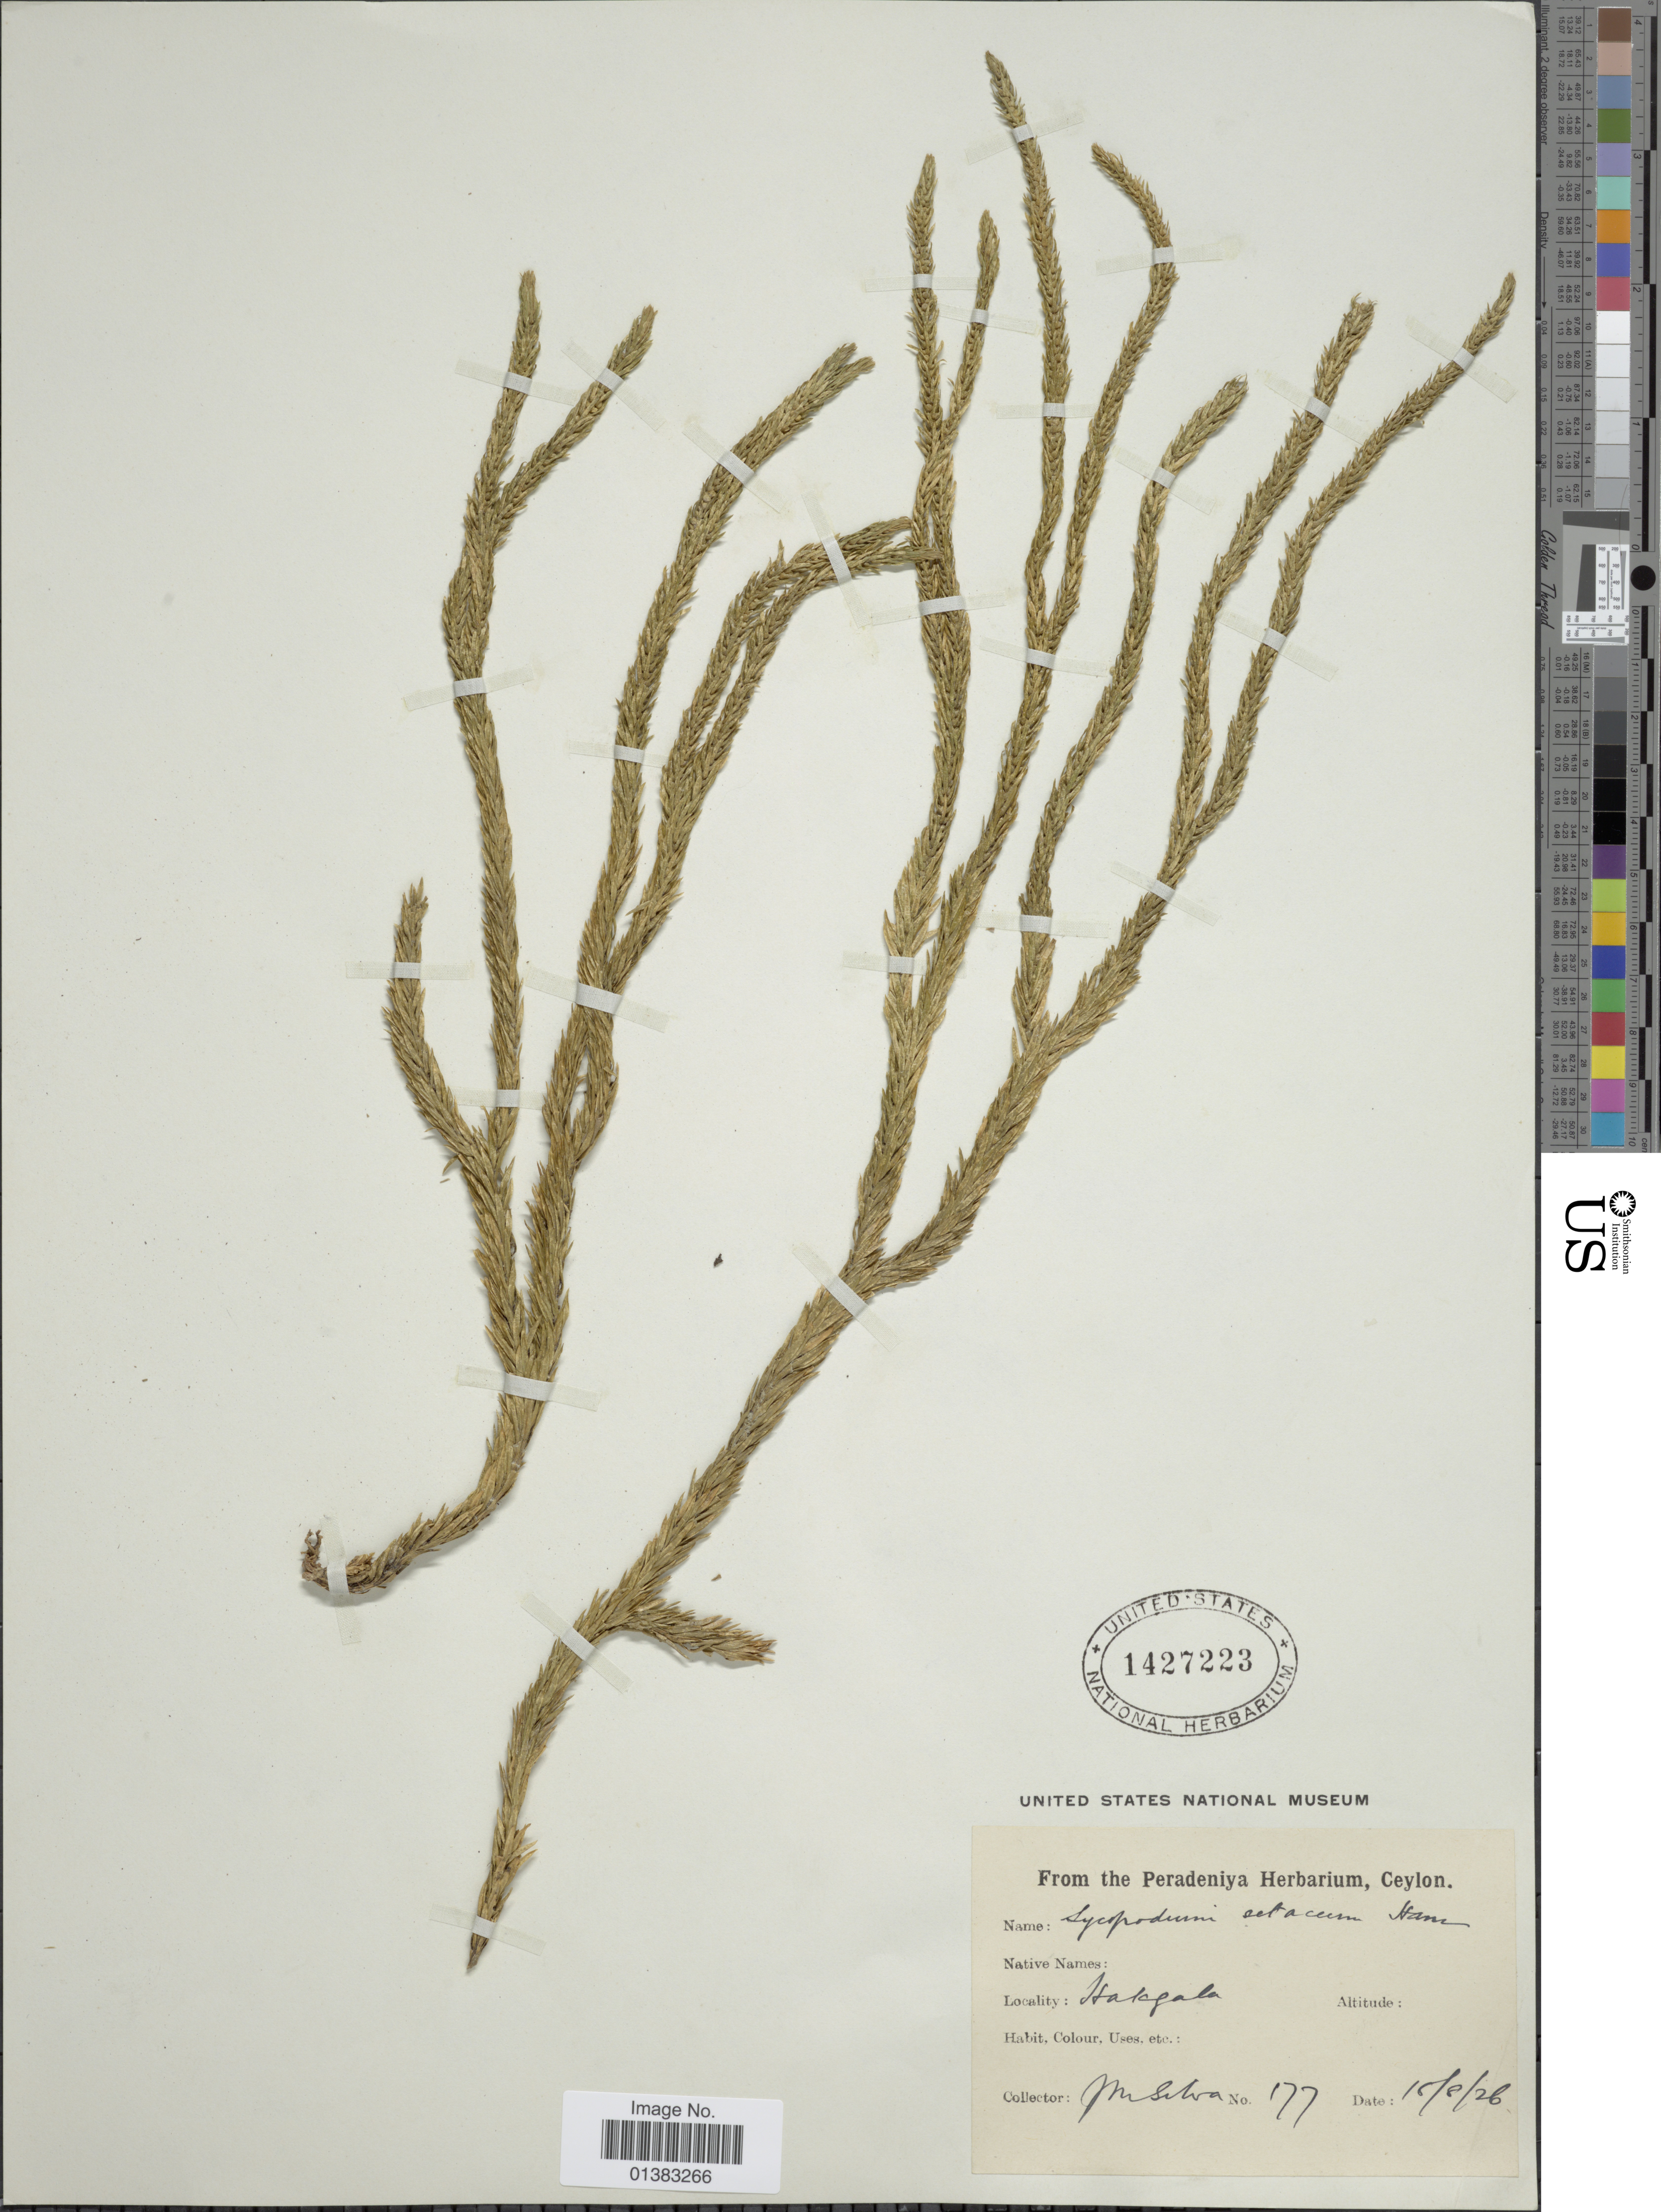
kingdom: Plantae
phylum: Tracheophyta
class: Lycopodiopsida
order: Lycopodiales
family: Lycopodiaceae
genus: Phlegmariurus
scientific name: Phlegmariurus pulcherrimus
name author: (Hook. & Grev.) Á. Löve & D. Löve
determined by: Field, A. R.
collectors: J. M. Silva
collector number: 177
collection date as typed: Transcribed d/m/y: 16/8/26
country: Sri Lanka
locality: Hakgala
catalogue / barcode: US 1427223